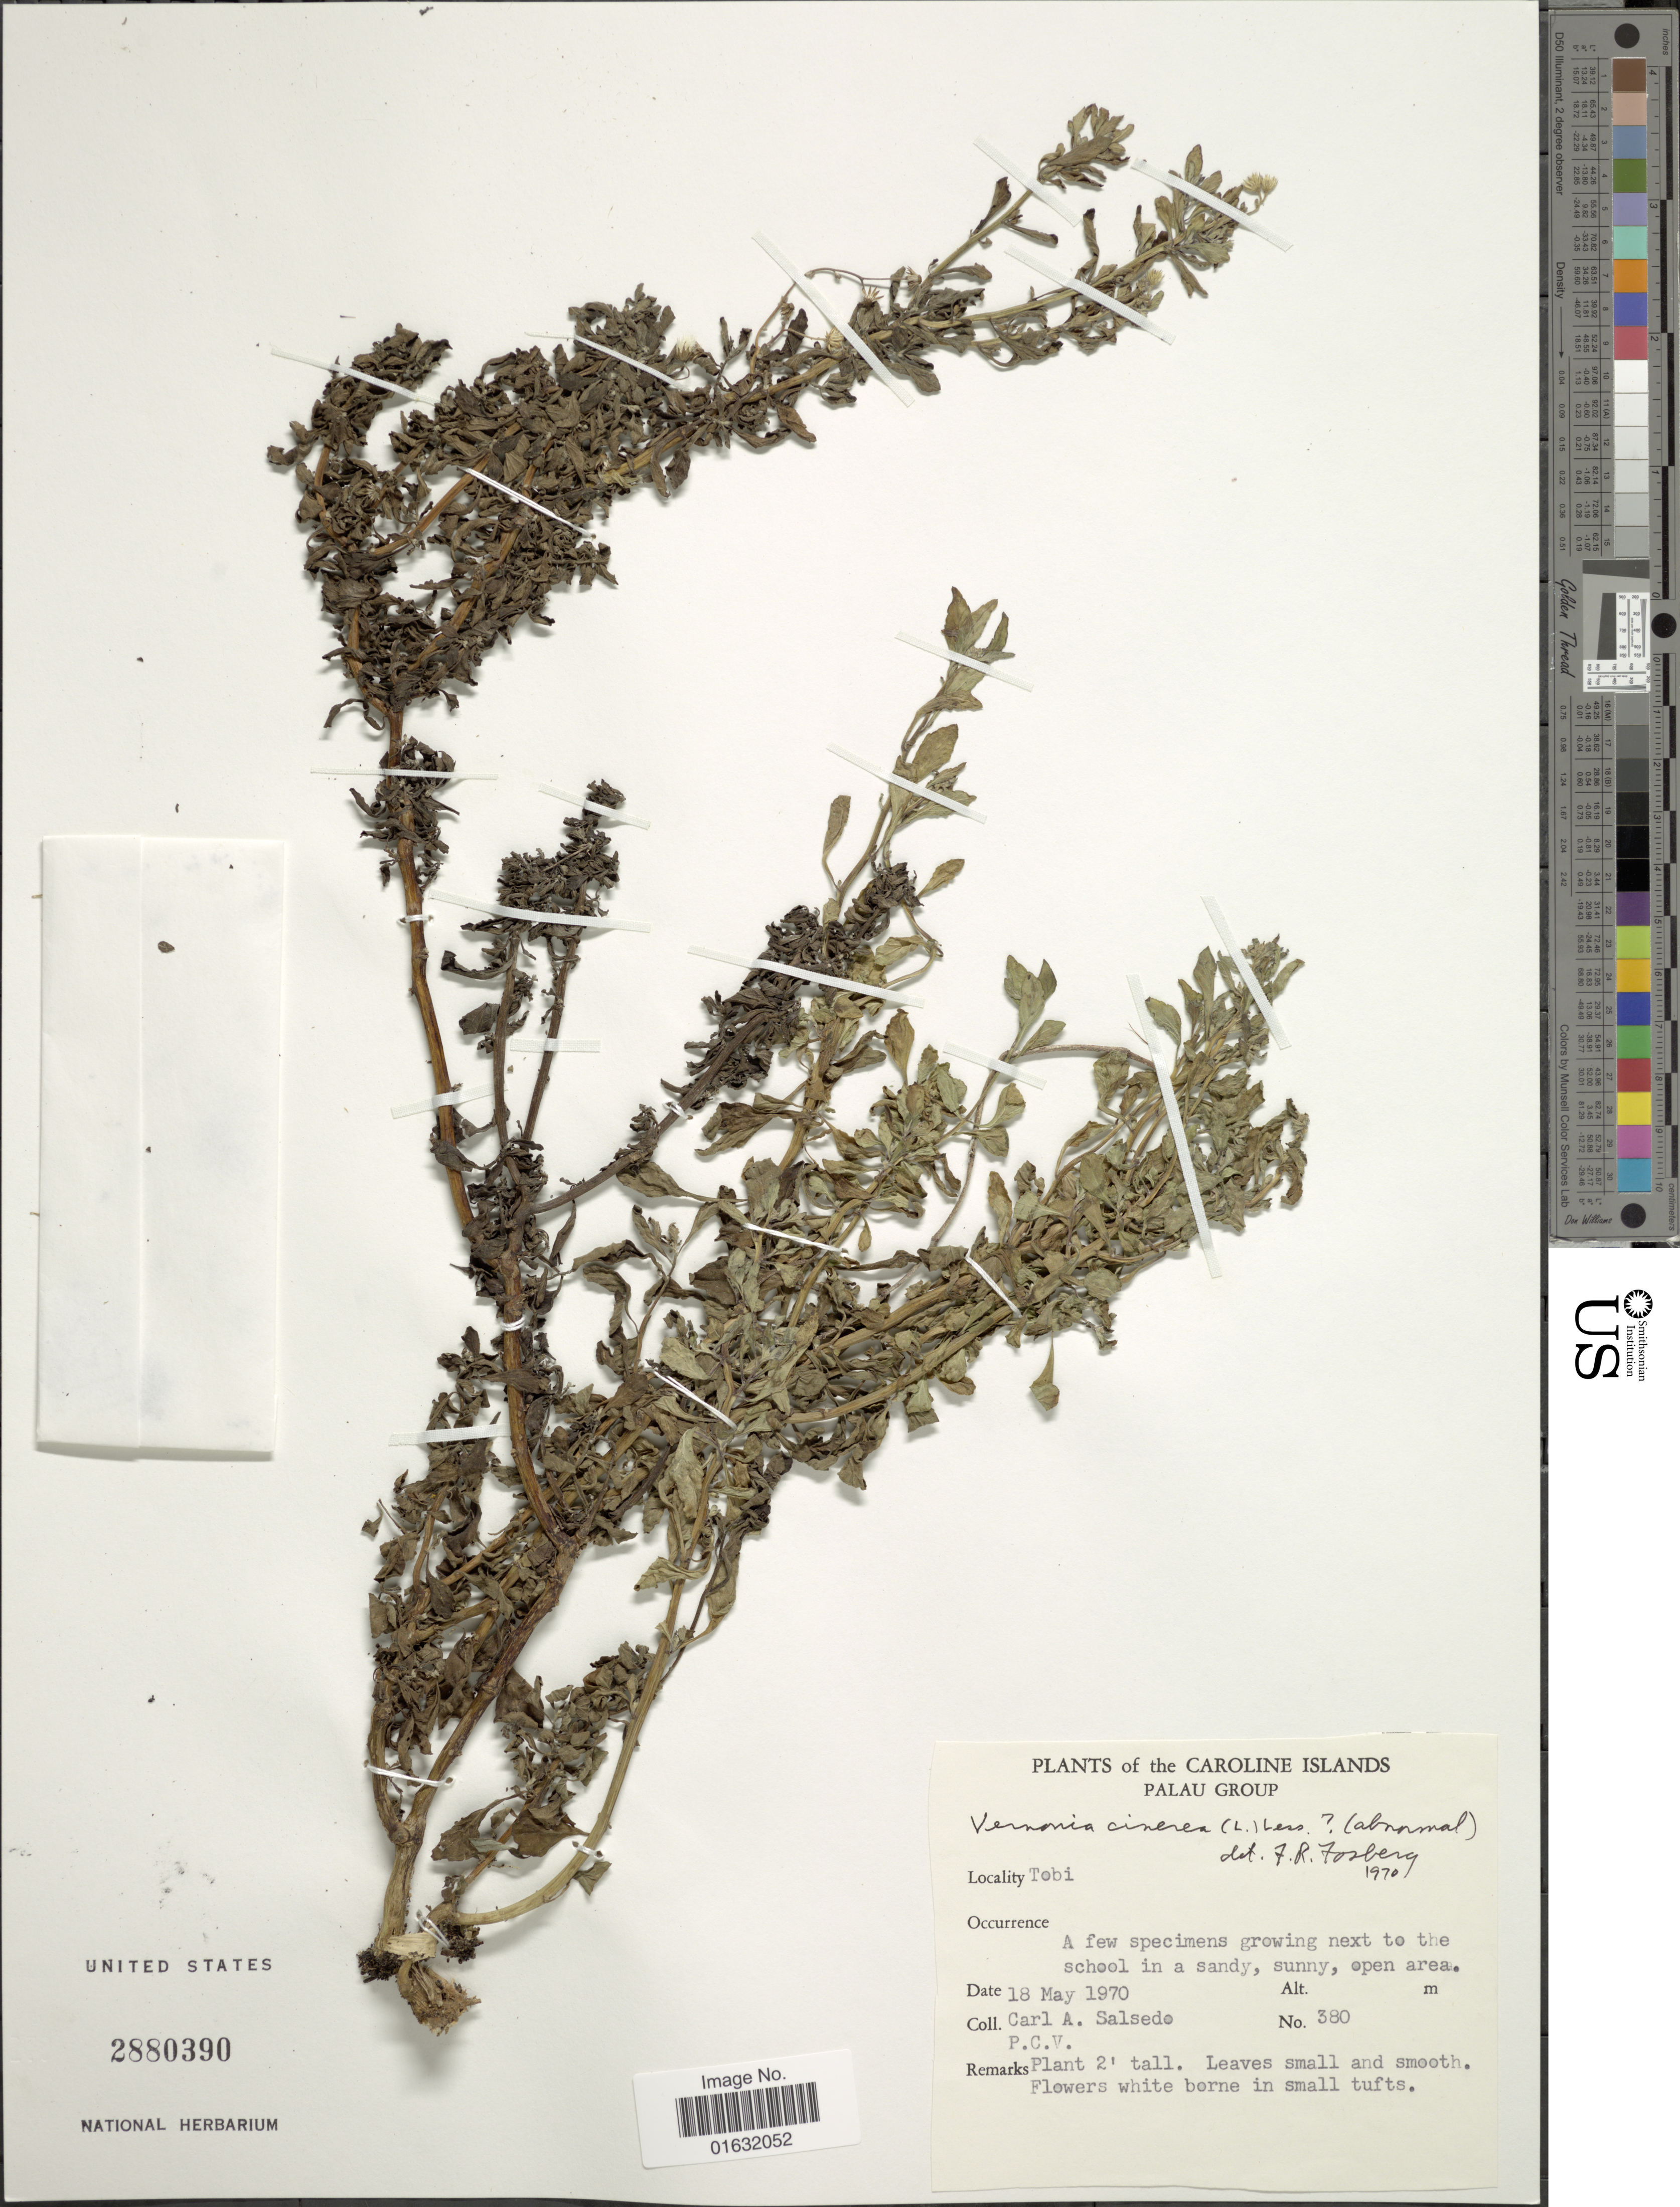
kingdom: Plantae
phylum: Tracheophyta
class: Magnoliopsida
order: Asterales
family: Asteraceae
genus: Cyanthillium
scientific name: Cyanthillium cinereum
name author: (L.) H. Rob.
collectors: C.A. Salsedo & P.C.V.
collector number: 380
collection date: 1970-05-18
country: Palau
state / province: Belau Outliers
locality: The Caroline Islands, Palau Group, Tobi.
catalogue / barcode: US 2880390